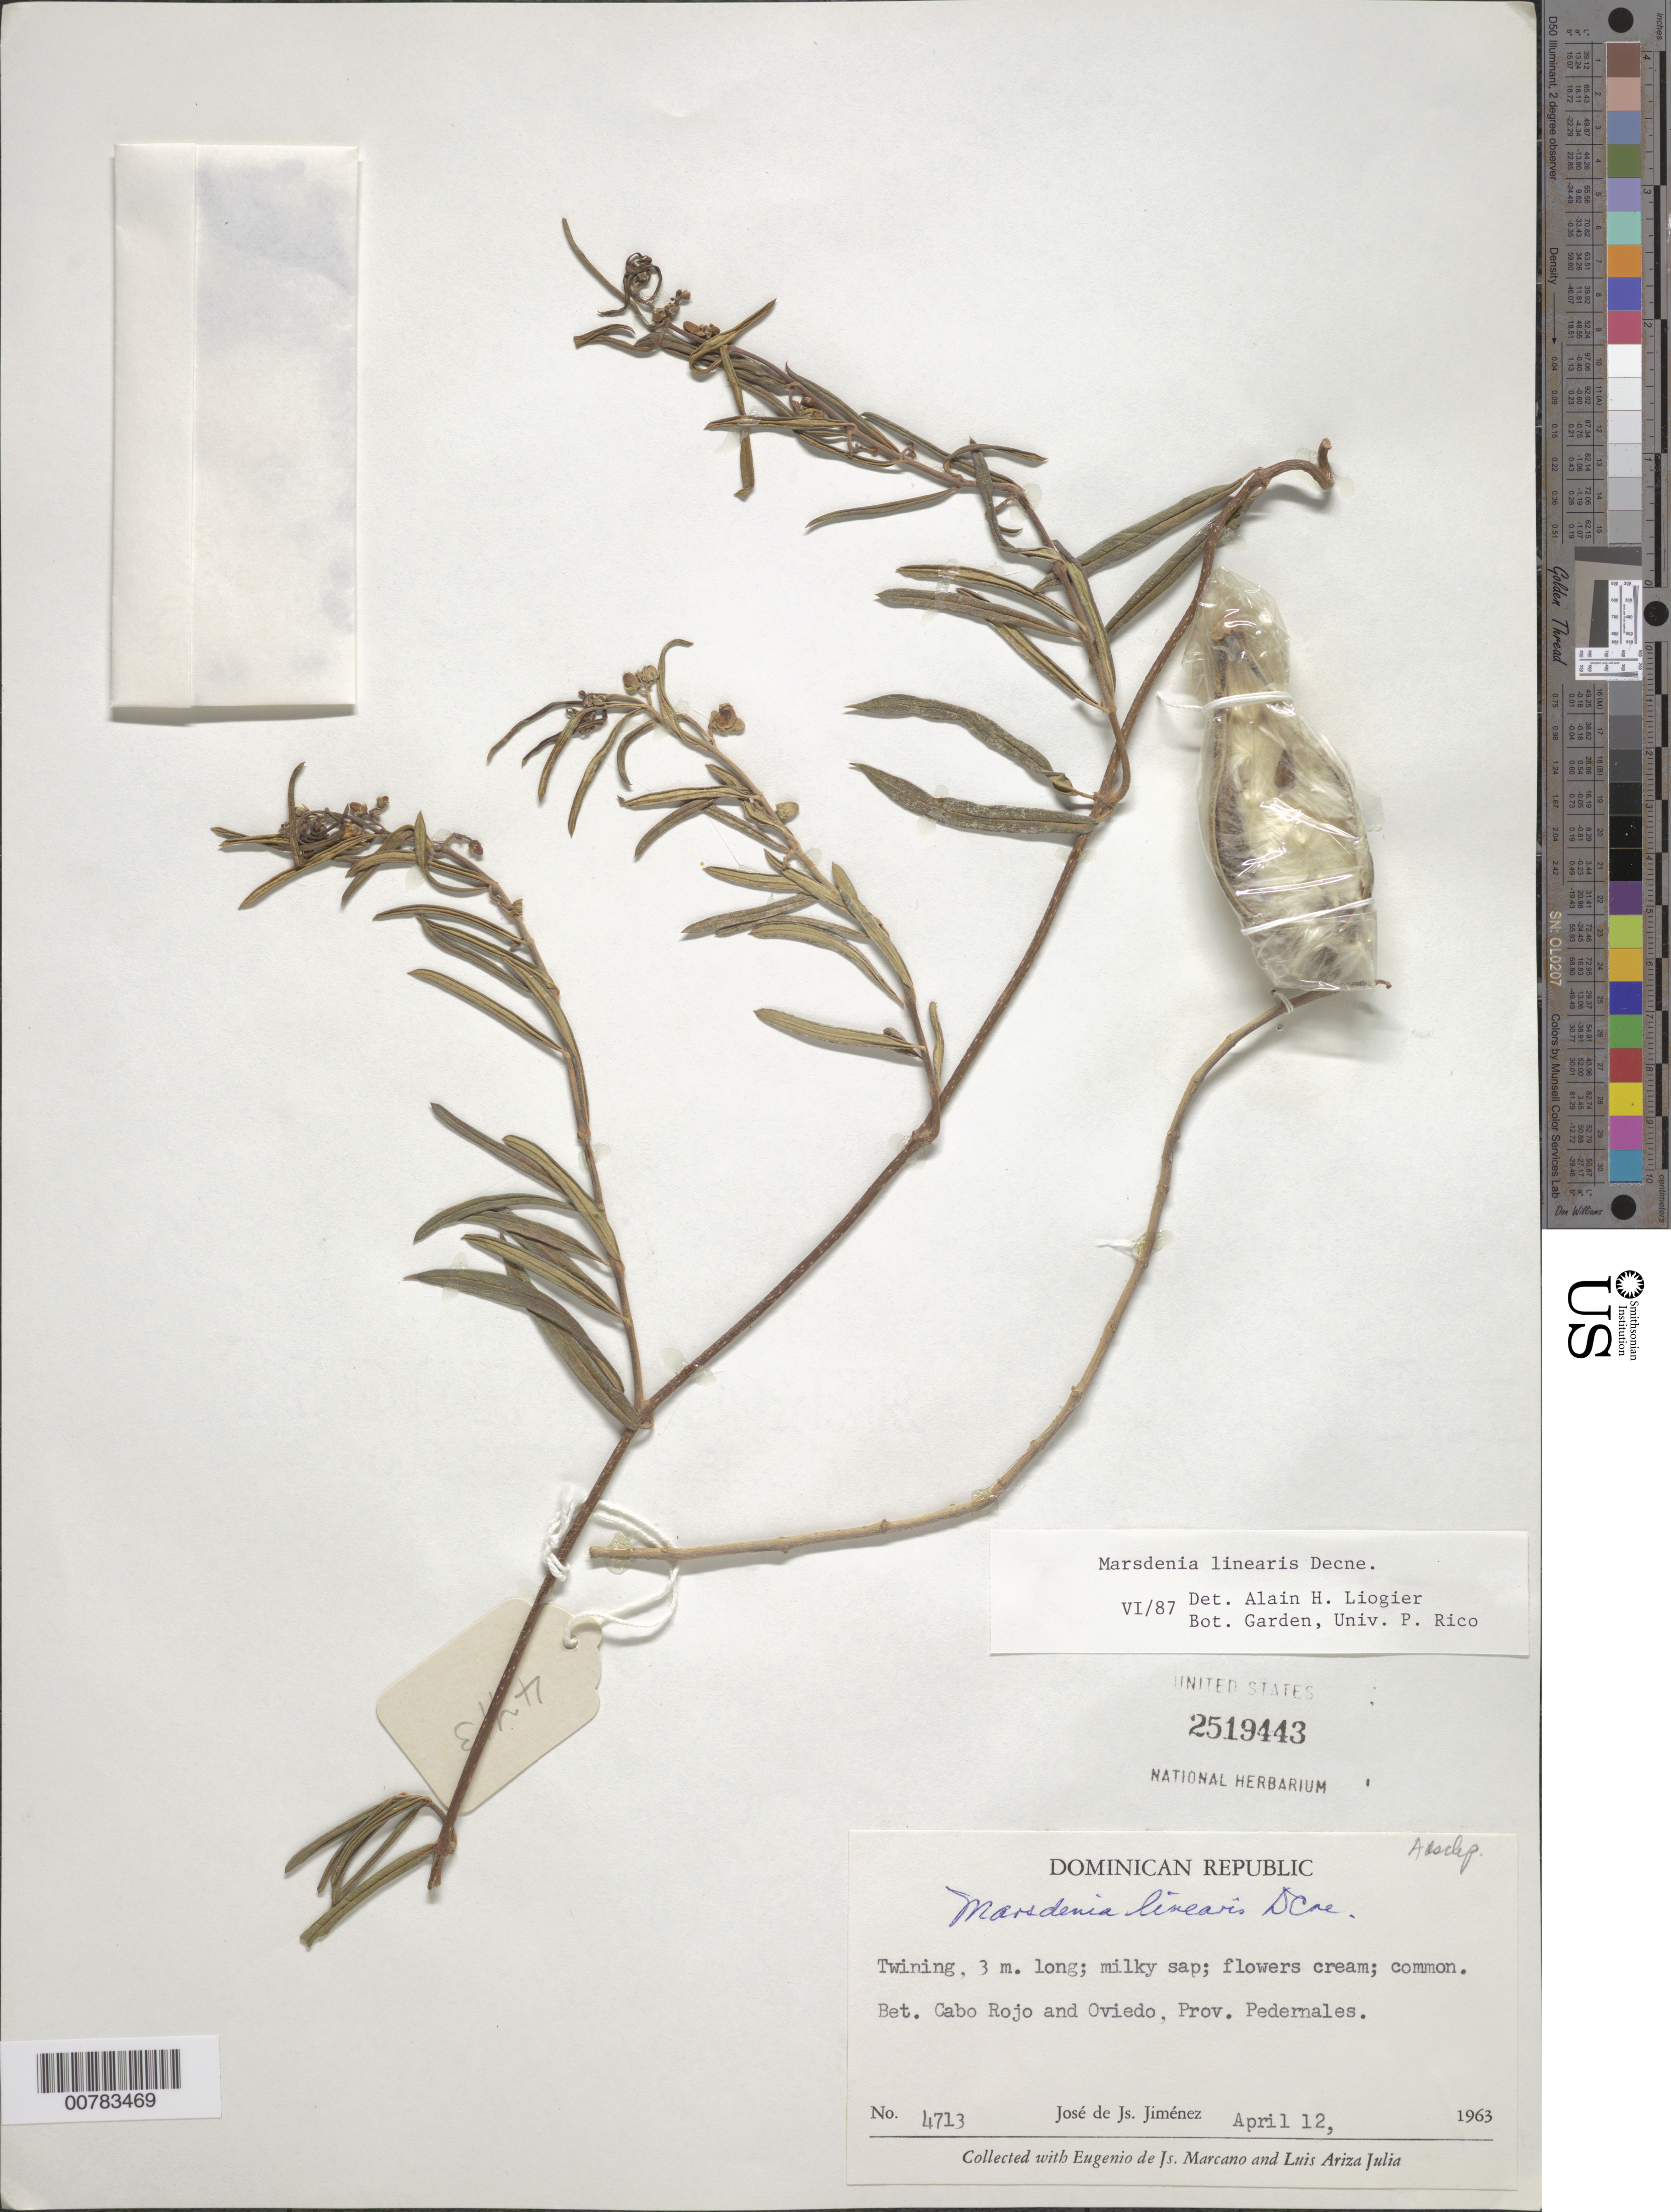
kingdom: Plantae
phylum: Tracheophyta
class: Magnoliopsida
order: Gentianales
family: Apocynaceae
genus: Marsdenia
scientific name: Marsdenia linearis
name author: Decne.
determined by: Liogier, Alain H.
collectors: E. J. Marcano F. & L. Ariza-Julia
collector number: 4713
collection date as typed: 12 Apr 1963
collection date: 1963-04-12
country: Dominican Republic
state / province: Pedernales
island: Hispaniola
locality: Between Cabo Rojo and Oviedo.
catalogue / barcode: US 2519443